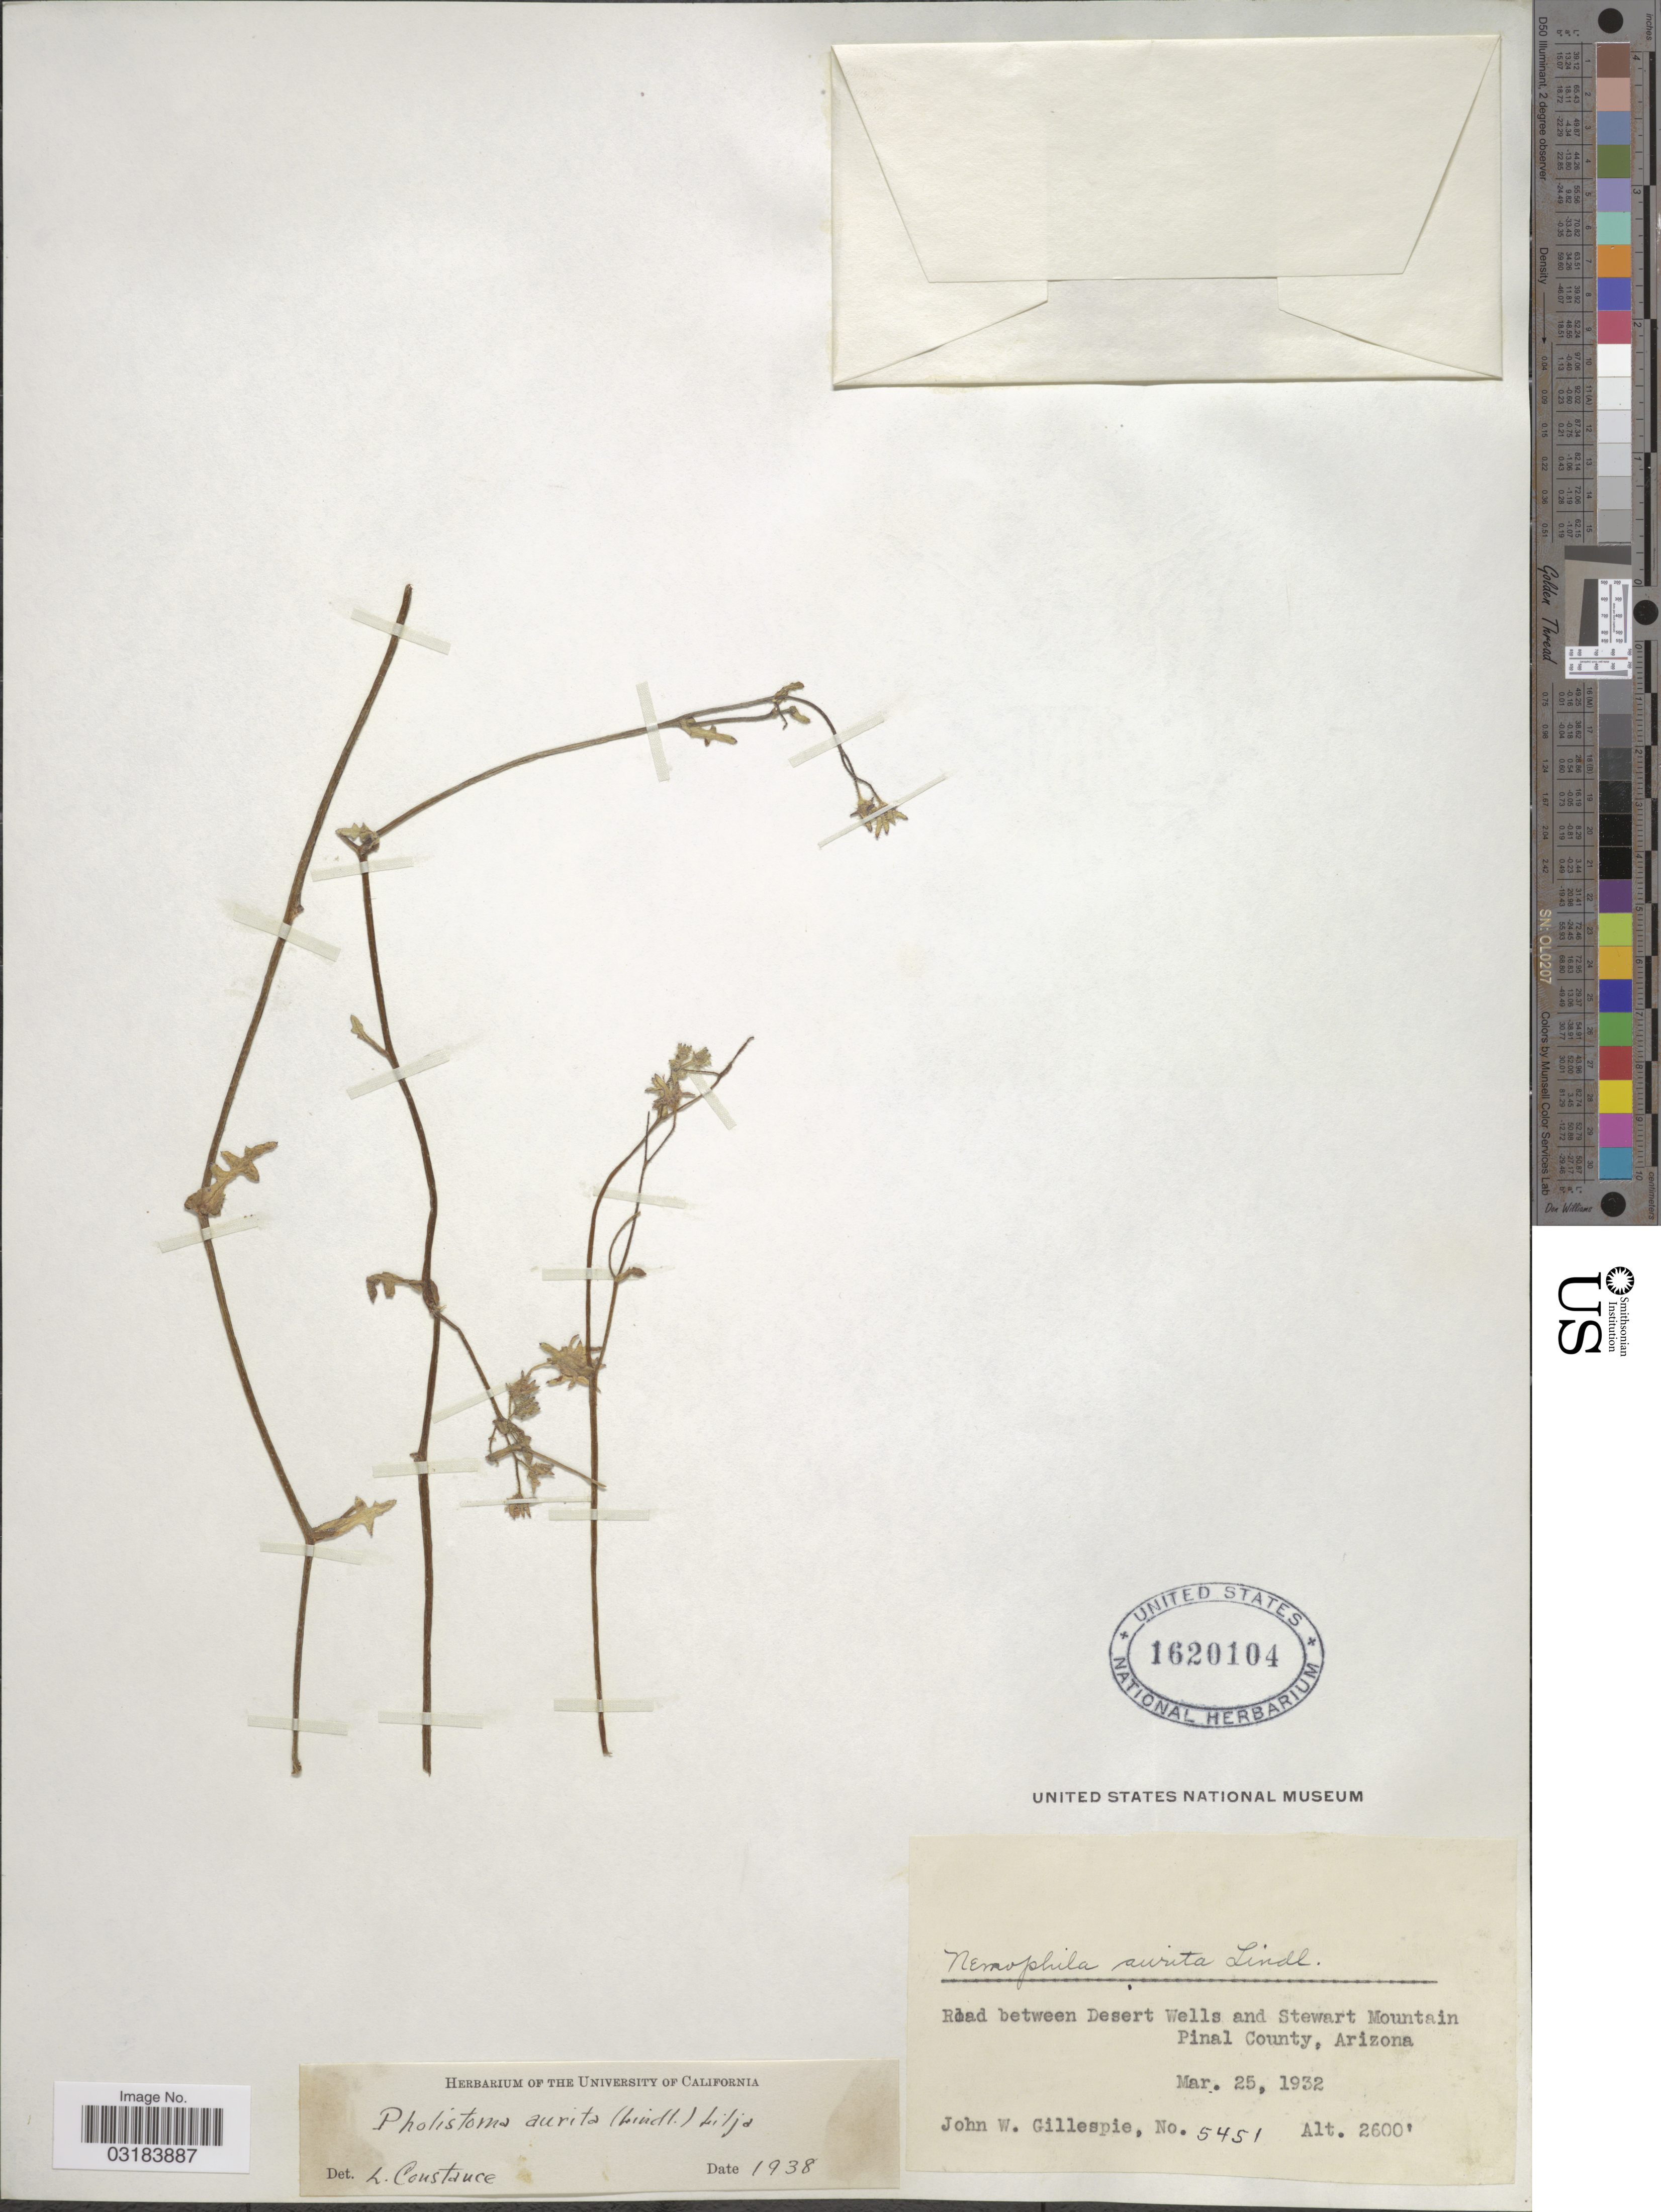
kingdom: Plantae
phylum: Tracheophyta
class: Magnoliopsida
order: Boraginales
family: Hydrophyllaceae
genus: Pholistoma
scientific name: Pholistoma auritum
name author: (Lindl.) Lilja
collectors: J. W. Gillespie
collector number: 5451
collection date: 1932-03-25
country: United States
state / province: Arizona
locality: Road between Desert Wells and Stewart Mountain, Pinal County.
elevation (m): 792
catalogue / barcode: US 1620104